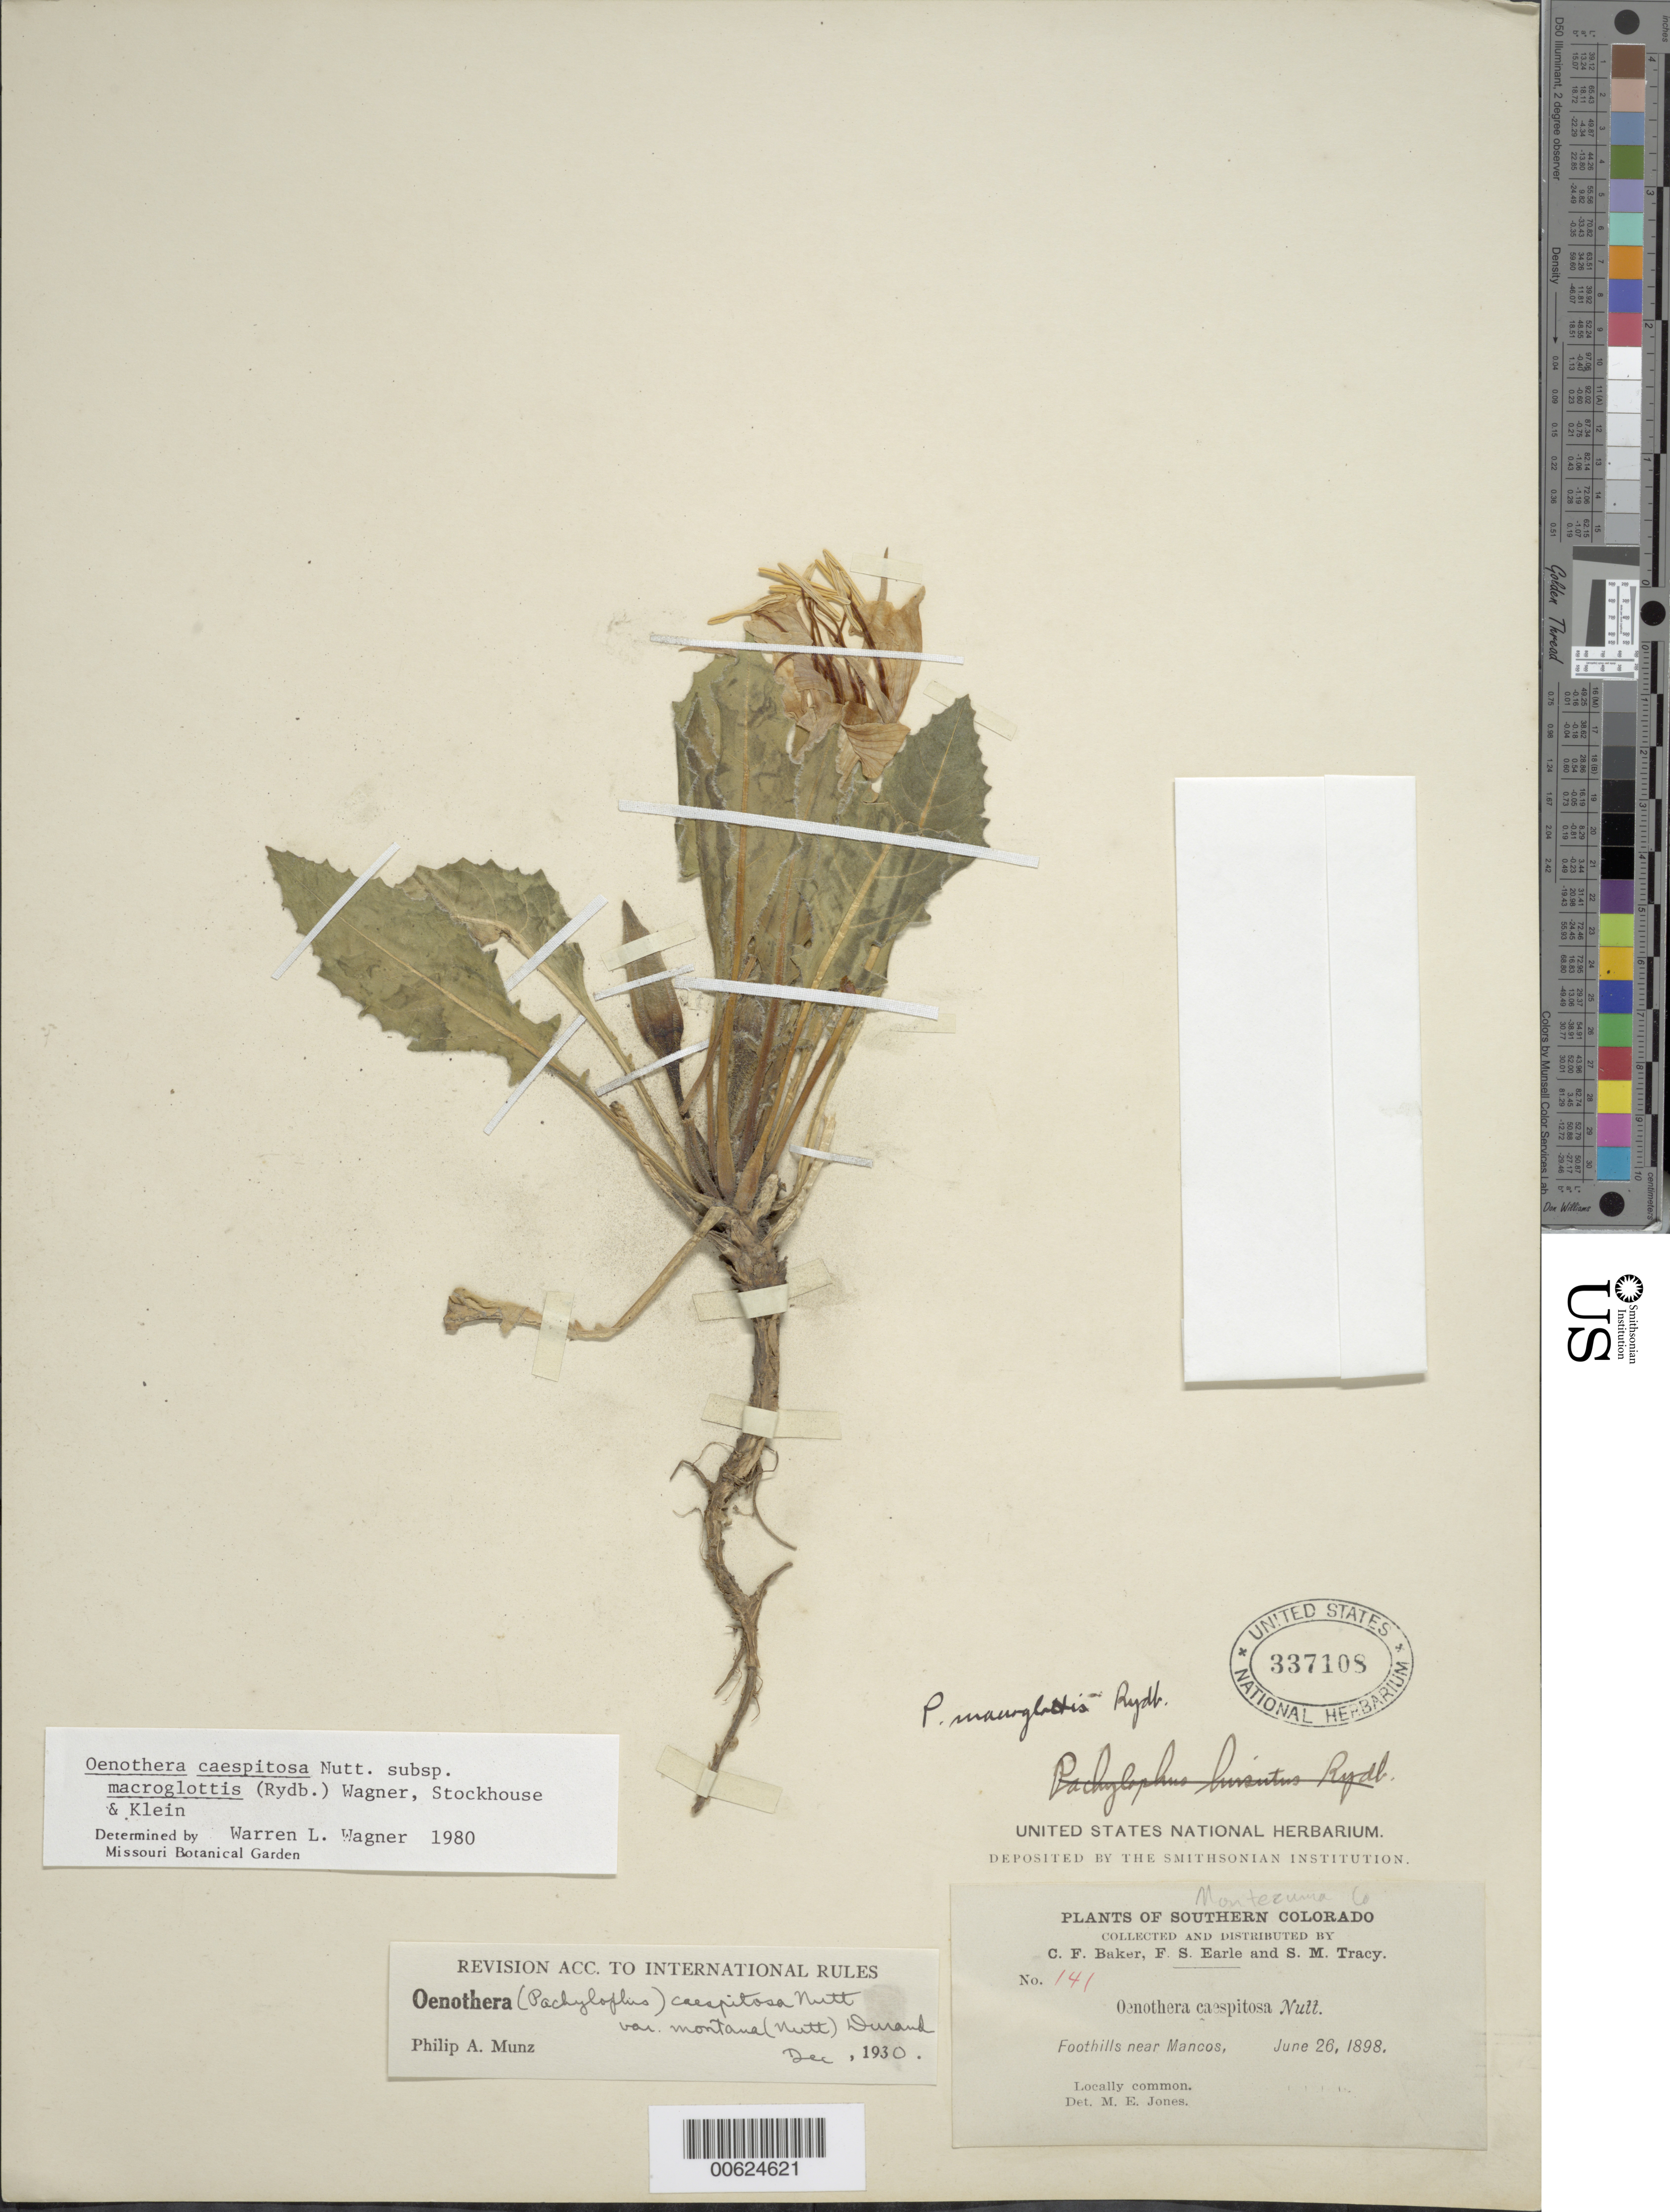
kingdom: Plantae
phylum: Tracheophyta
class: Magnoliopsida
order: Myrtales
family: Onagraceae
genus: Oenothera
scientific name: Oenothera cespitosa subsp. macroglottis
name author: (Rydb.) W.L. Wagner et al.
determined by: Wagner, W. L., (BOT), Smithsonian Institution - National Museum of Natural History (UNITED STATES)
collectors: C. F. Baker, F. S. Earle & S. M. Tracy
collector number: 141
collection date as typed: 26 Jun 1898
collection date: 1898-06-26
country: United States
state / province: Colorado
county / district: Montezuma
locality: Foothills near Mancos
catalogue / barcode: US 337108